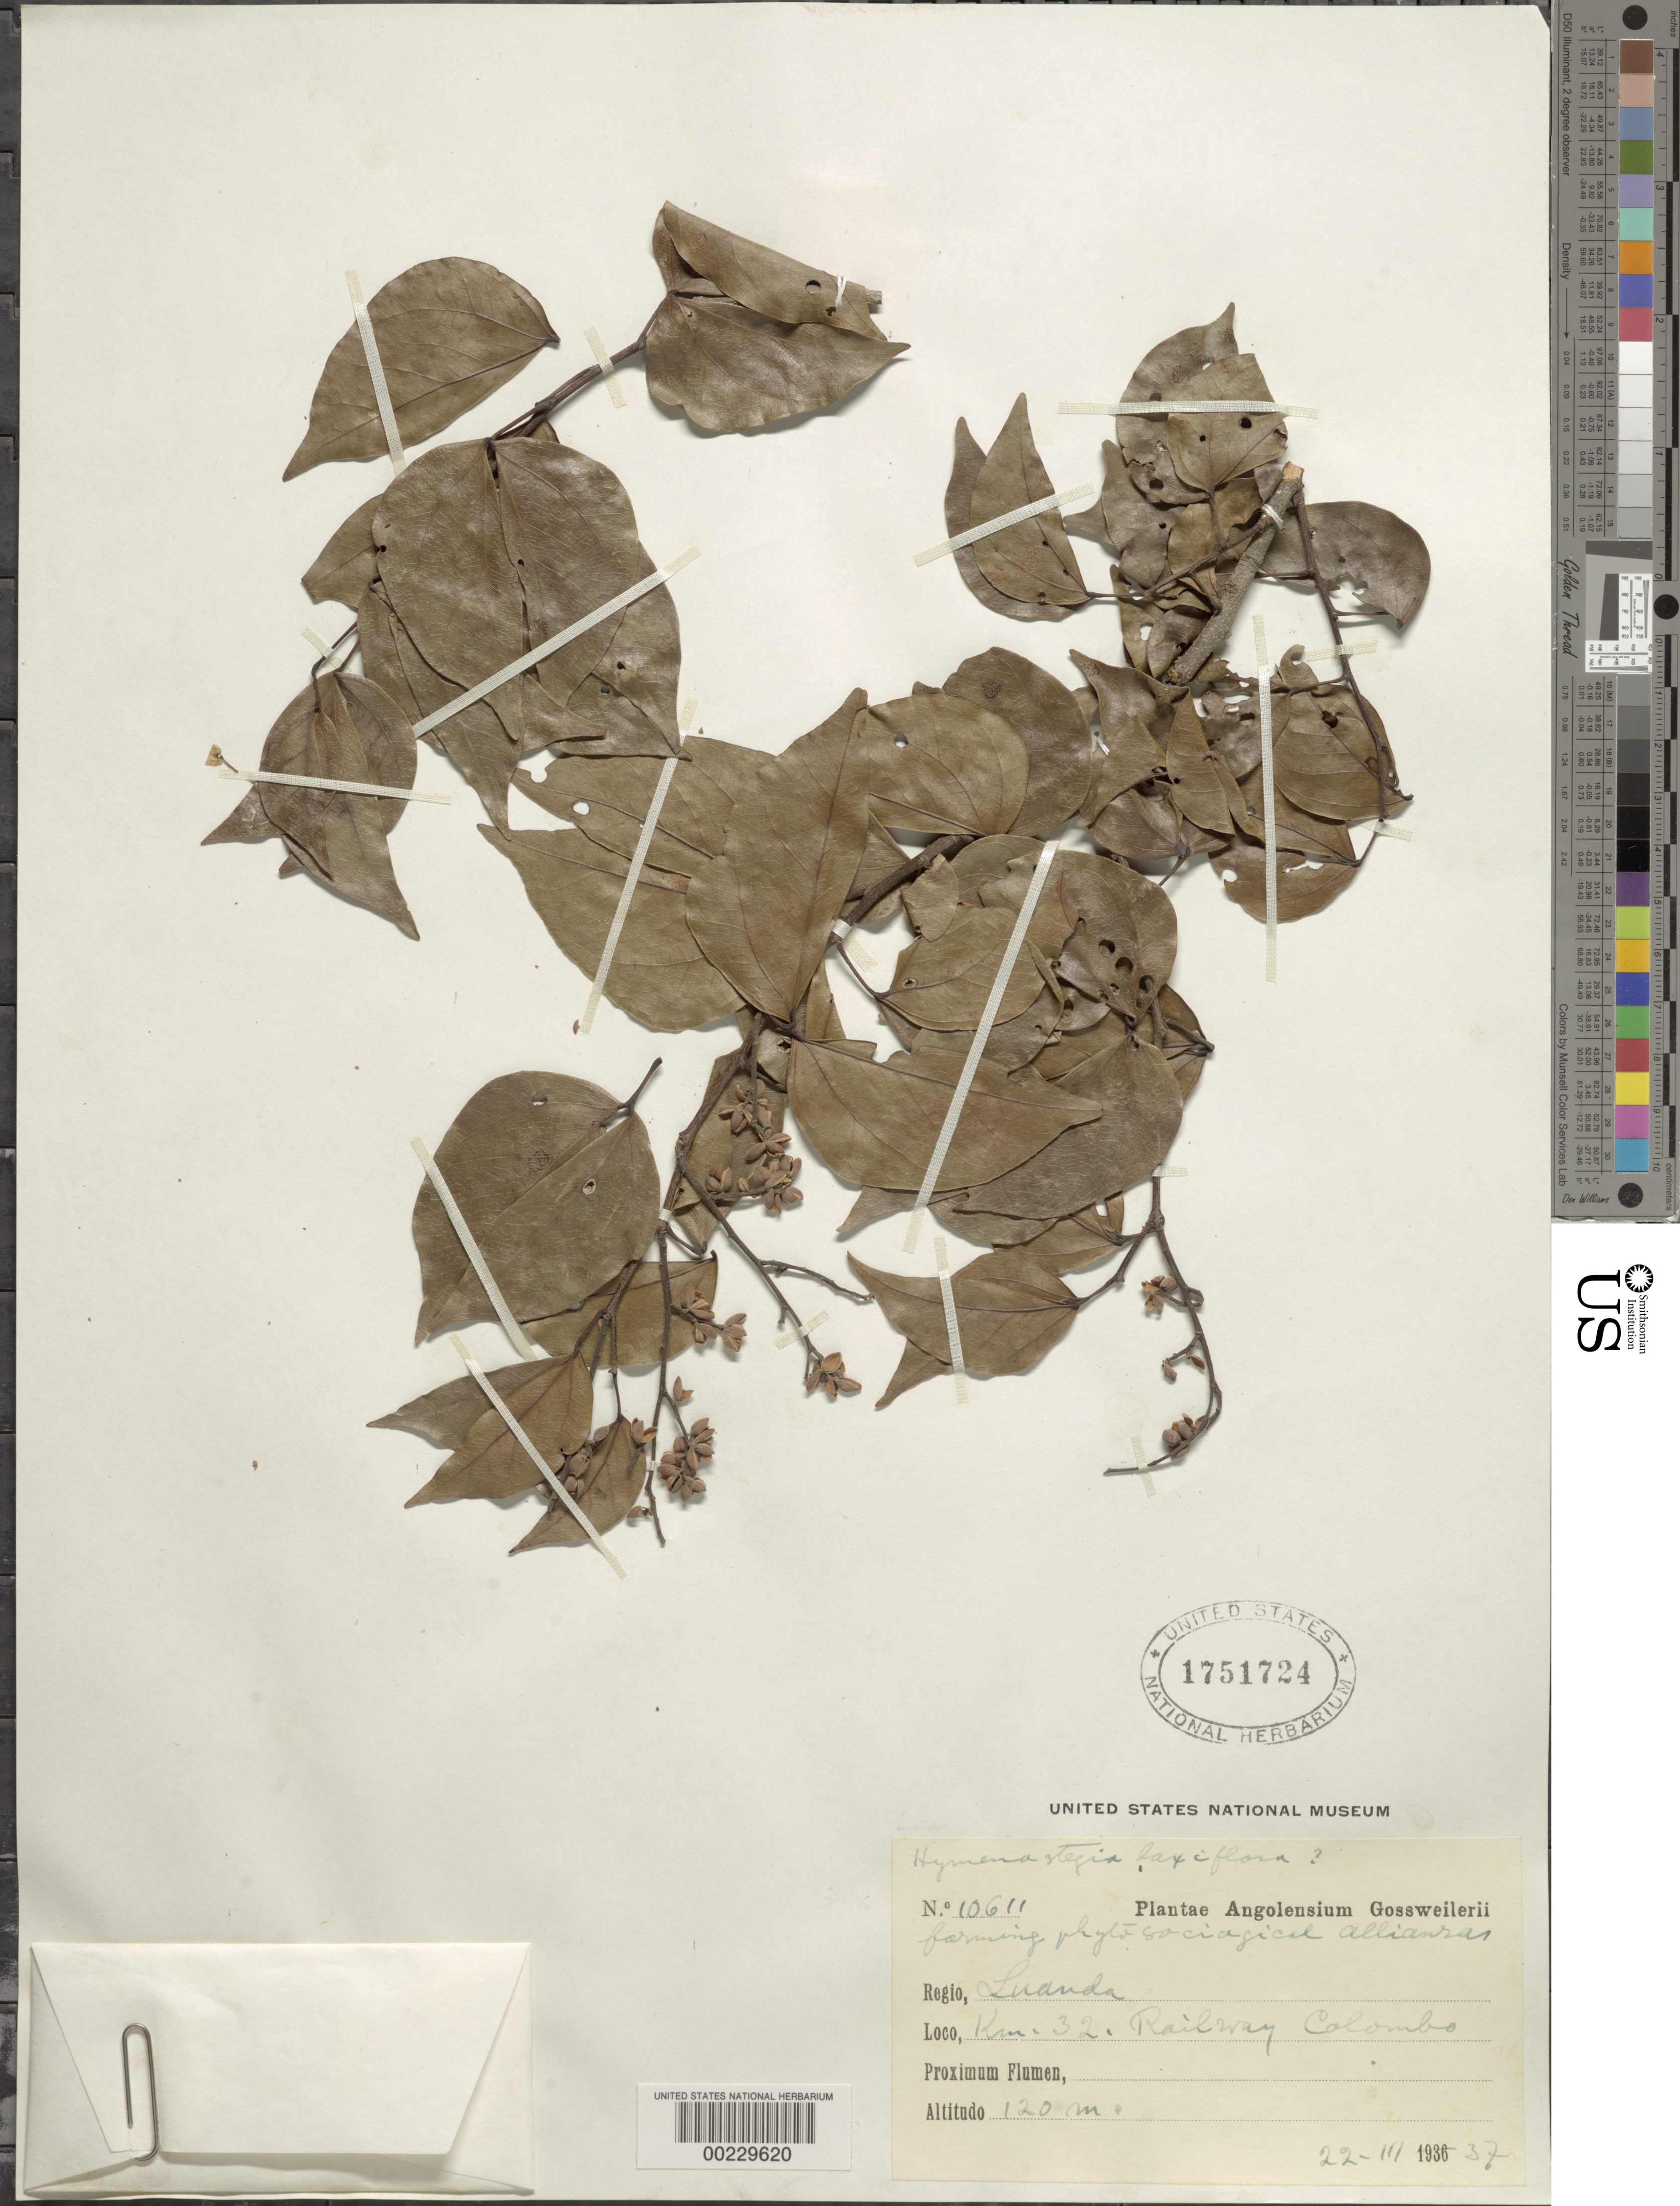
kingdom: Plantae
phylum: Tracheophyta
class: Magnoliopsida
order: Fabales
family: Fabaceae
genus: Annea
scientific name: Annea laxiflora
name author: (Benth.) Mackinder & Wieringa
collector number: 10611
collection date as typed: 22 Nov 1937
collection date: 1937-11-22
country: Angola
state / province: Luanda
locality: Luanda; km 32, Railway Colombo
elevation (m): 120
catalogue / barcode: US 1751724